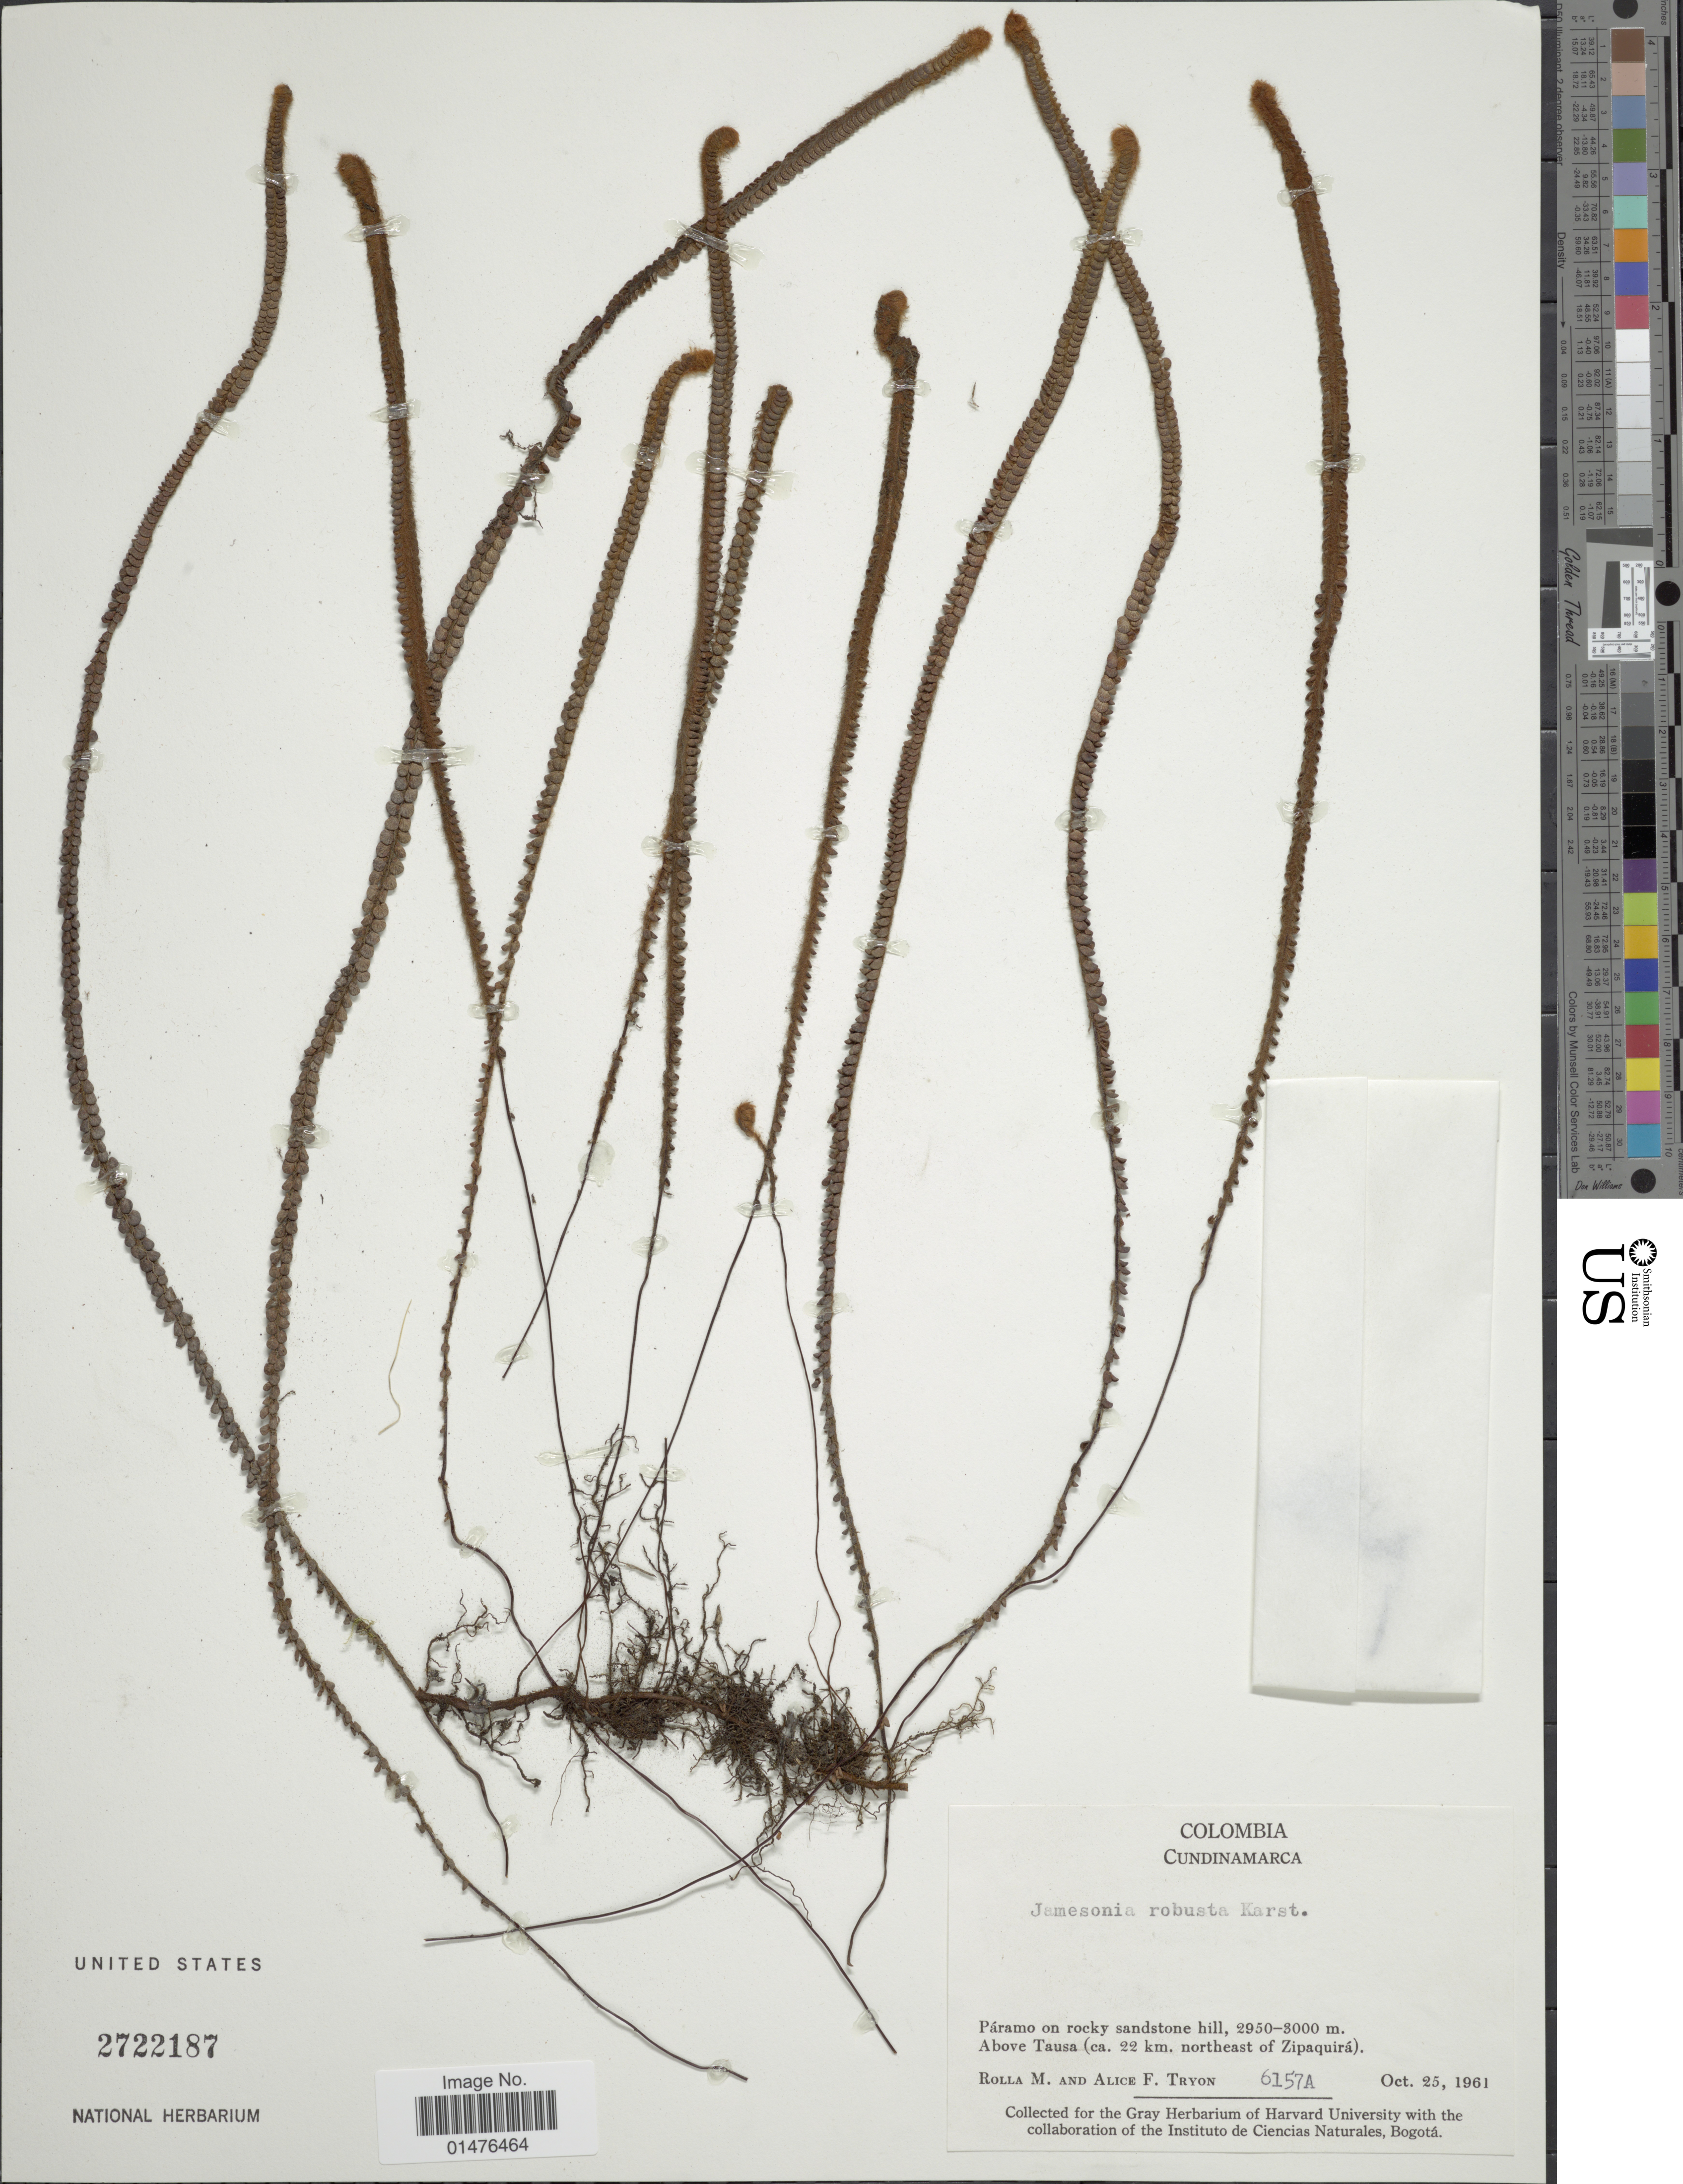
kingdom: Plantae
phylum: Tracheophyta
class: Polypodiopsida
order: Polypodiales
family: Pteridaceae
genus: Jamesonia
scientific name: Jamesonia robusta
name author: H. Karst.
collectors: M. Rolla & A. F. Tryon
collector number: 6157A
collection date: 1961-10-25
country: Colombia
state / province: Cundinamarca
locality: Páramo on rocky sandstone hill. Above Tausa (ca. 22 km. northeast of Zipaquirá)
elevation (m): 2950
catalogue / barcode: US 2722187